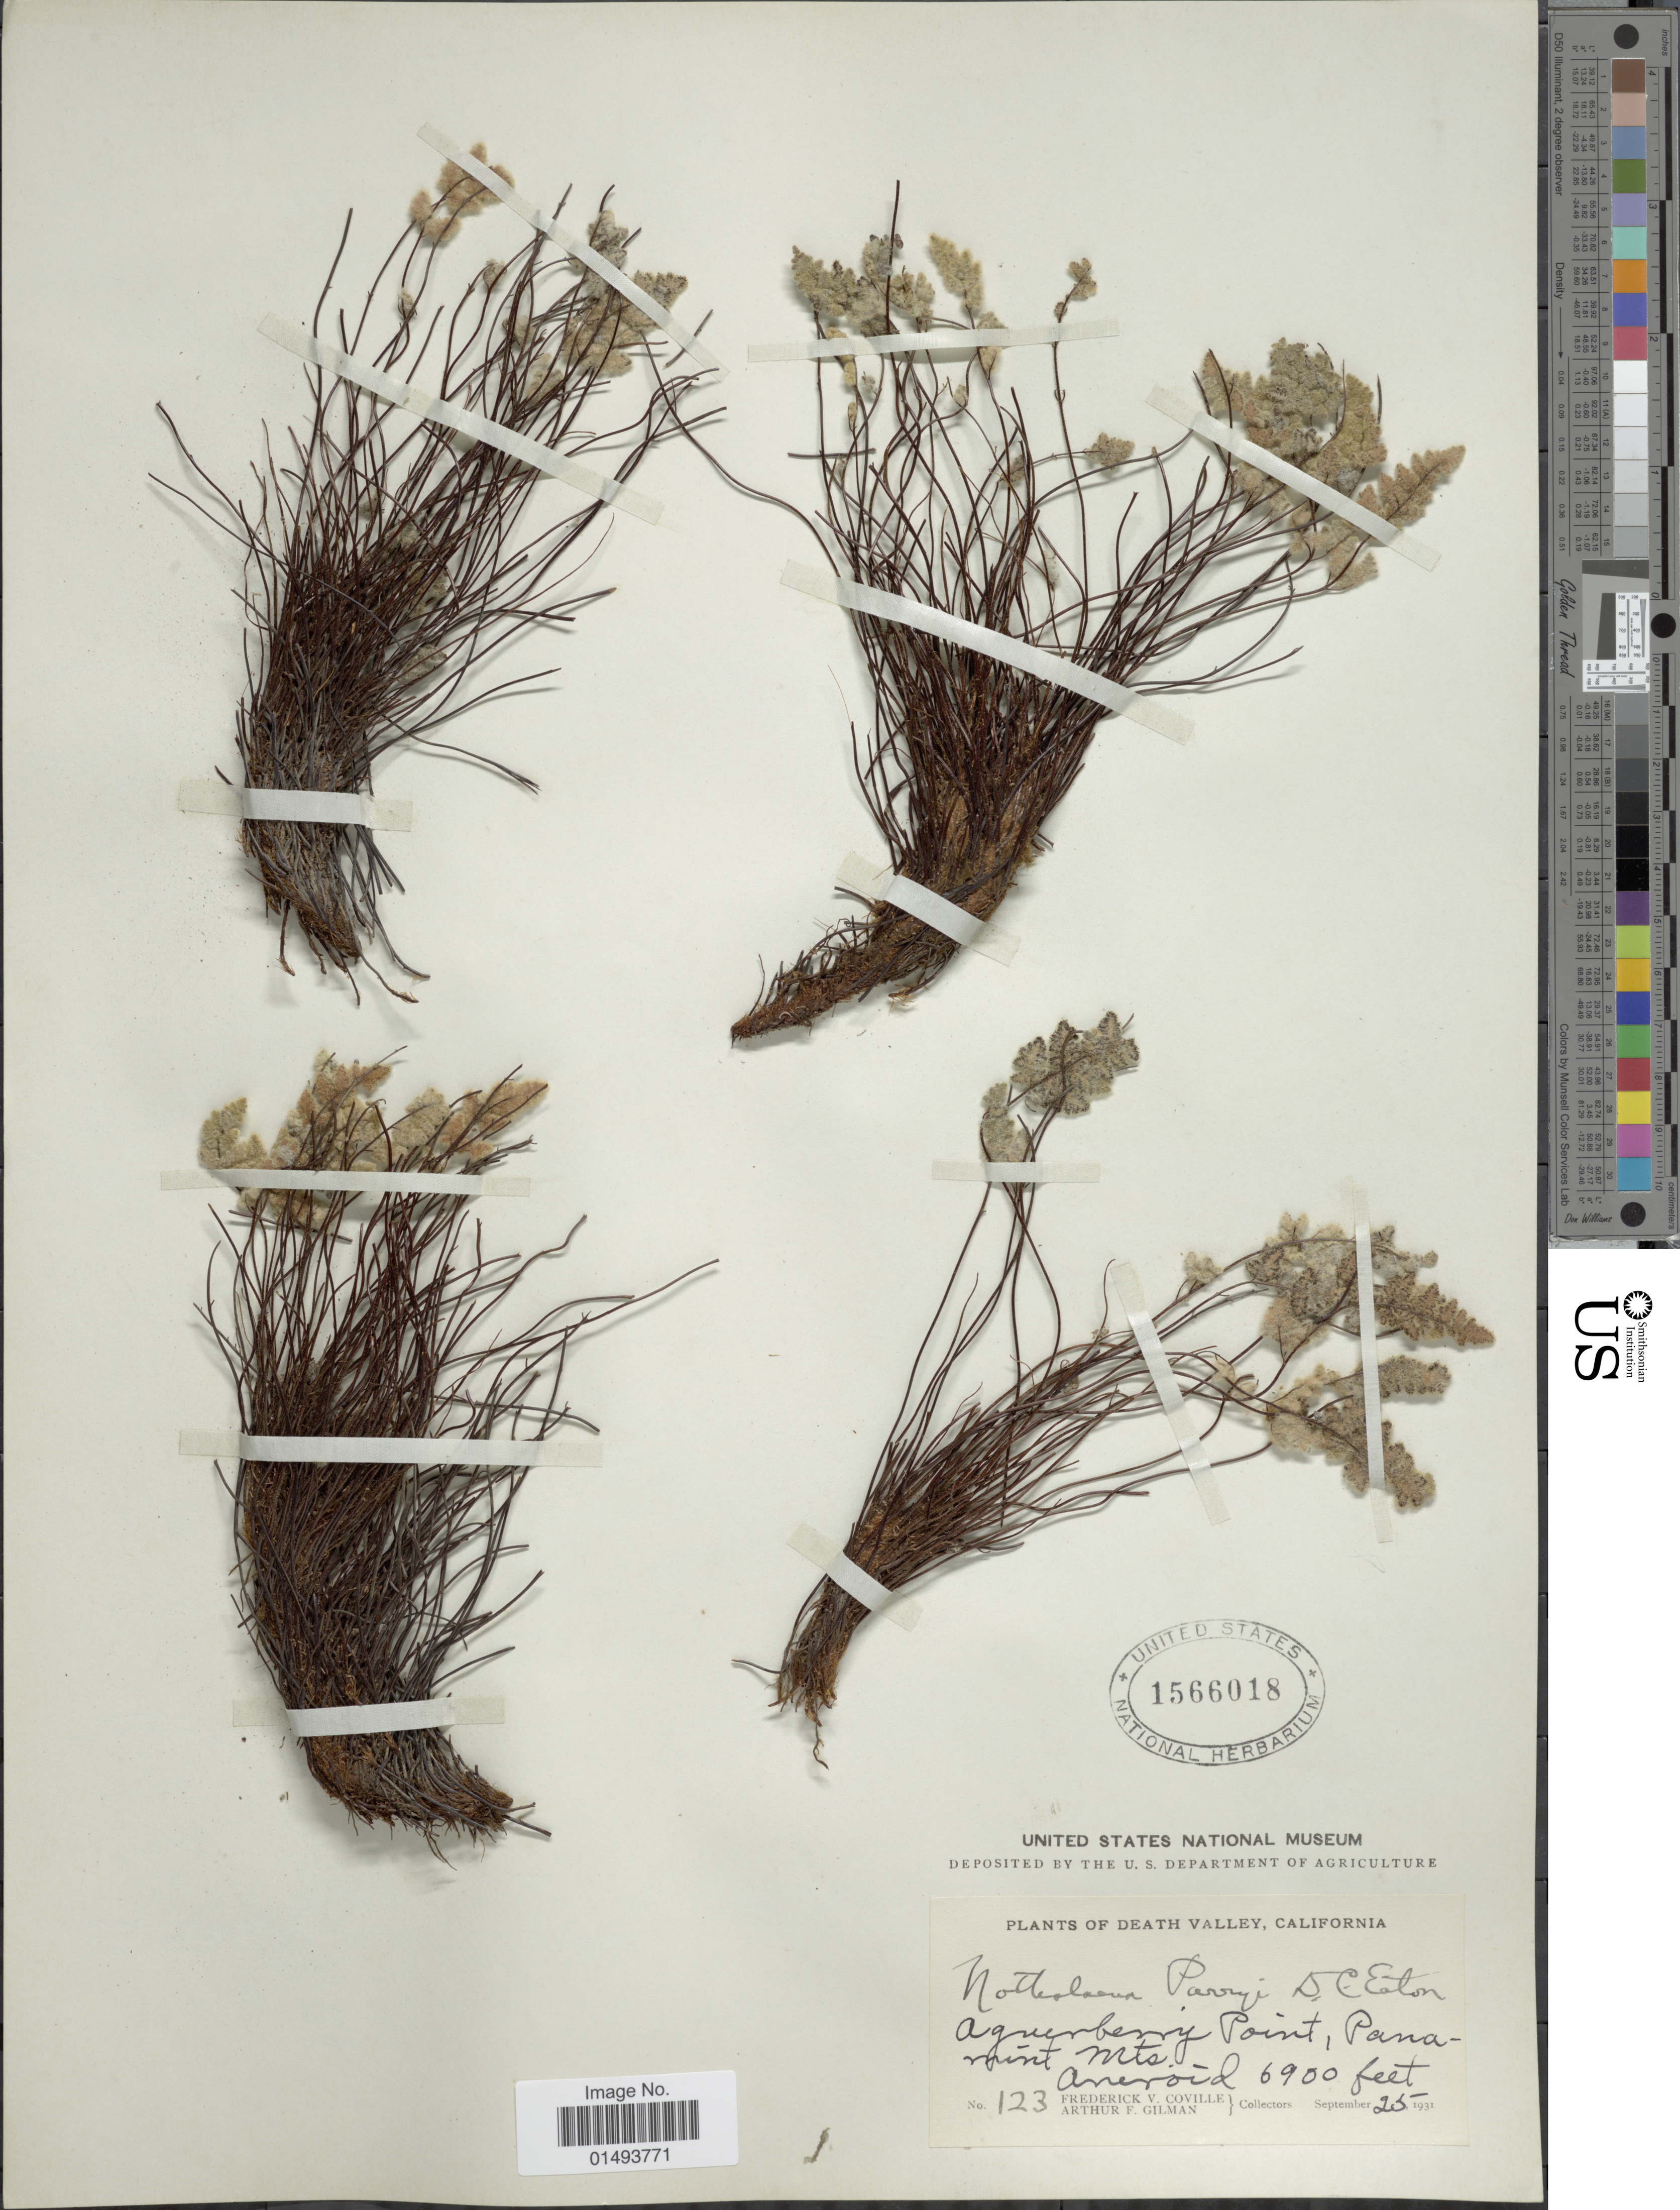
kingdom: Plantae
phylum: Tracheophyta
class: Polypodiopsida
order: Polypodiales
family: Pteridaceae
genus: Myriopteris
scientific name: Myriopteris parryi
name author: (D.C. Eaton) Grusz & Windham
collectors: F. V. Coville & A. Gilman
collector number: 123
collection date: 1931-09-25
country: United States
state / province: California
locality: Plants of Death Valley, Aguernerry Point, Panamint Mts.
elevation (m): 2103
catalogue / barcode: US 1566018